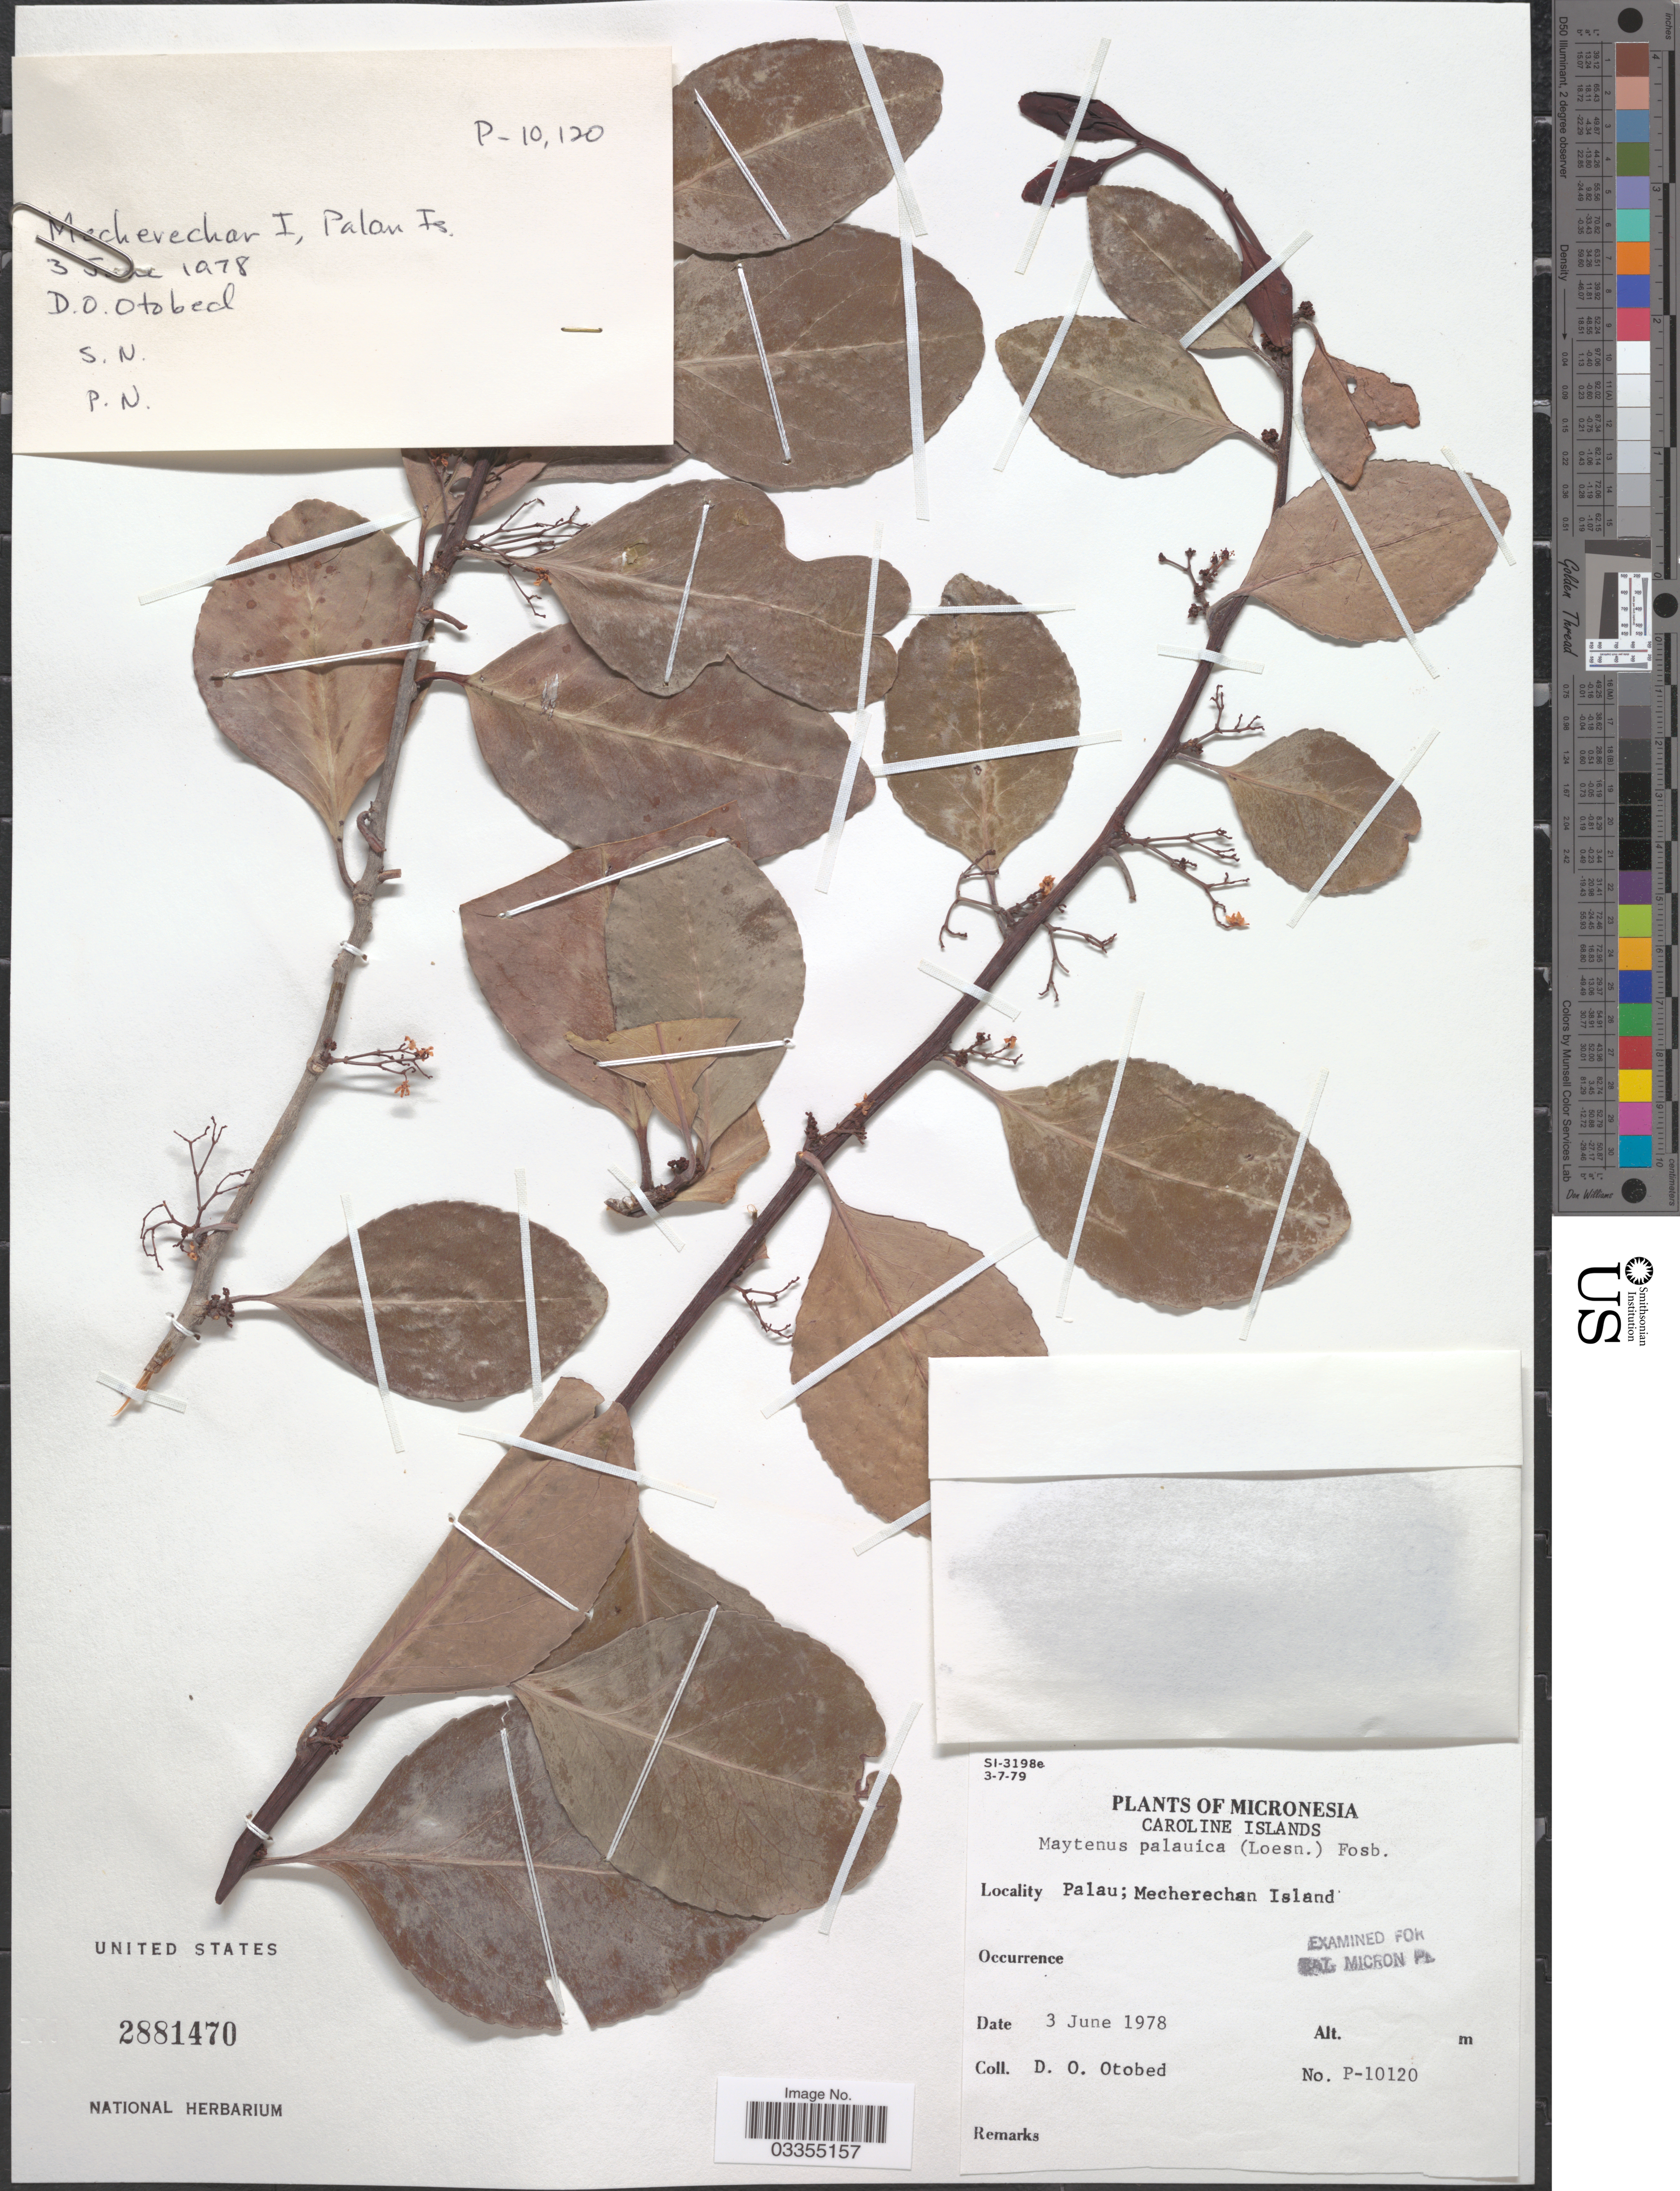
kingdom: Plantae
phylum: Tracheophyta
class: Magnoliopsida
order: Celastrales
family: Celastraceae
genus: Gymnosporia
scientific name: Gymnosporia palauica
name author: Loes.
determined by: Wagner, W. L., (BOT), Smithsonian Institution - National Museum of Natural History (UNITED STATES)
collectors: D. O. Otobed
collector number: P-10120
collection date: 1978-06-03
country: Palau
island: Mecherchar [Eil Malk]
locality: Micronesia. Caroline Islands. Palau; Mecherechan Island.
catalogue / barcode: US 2881470